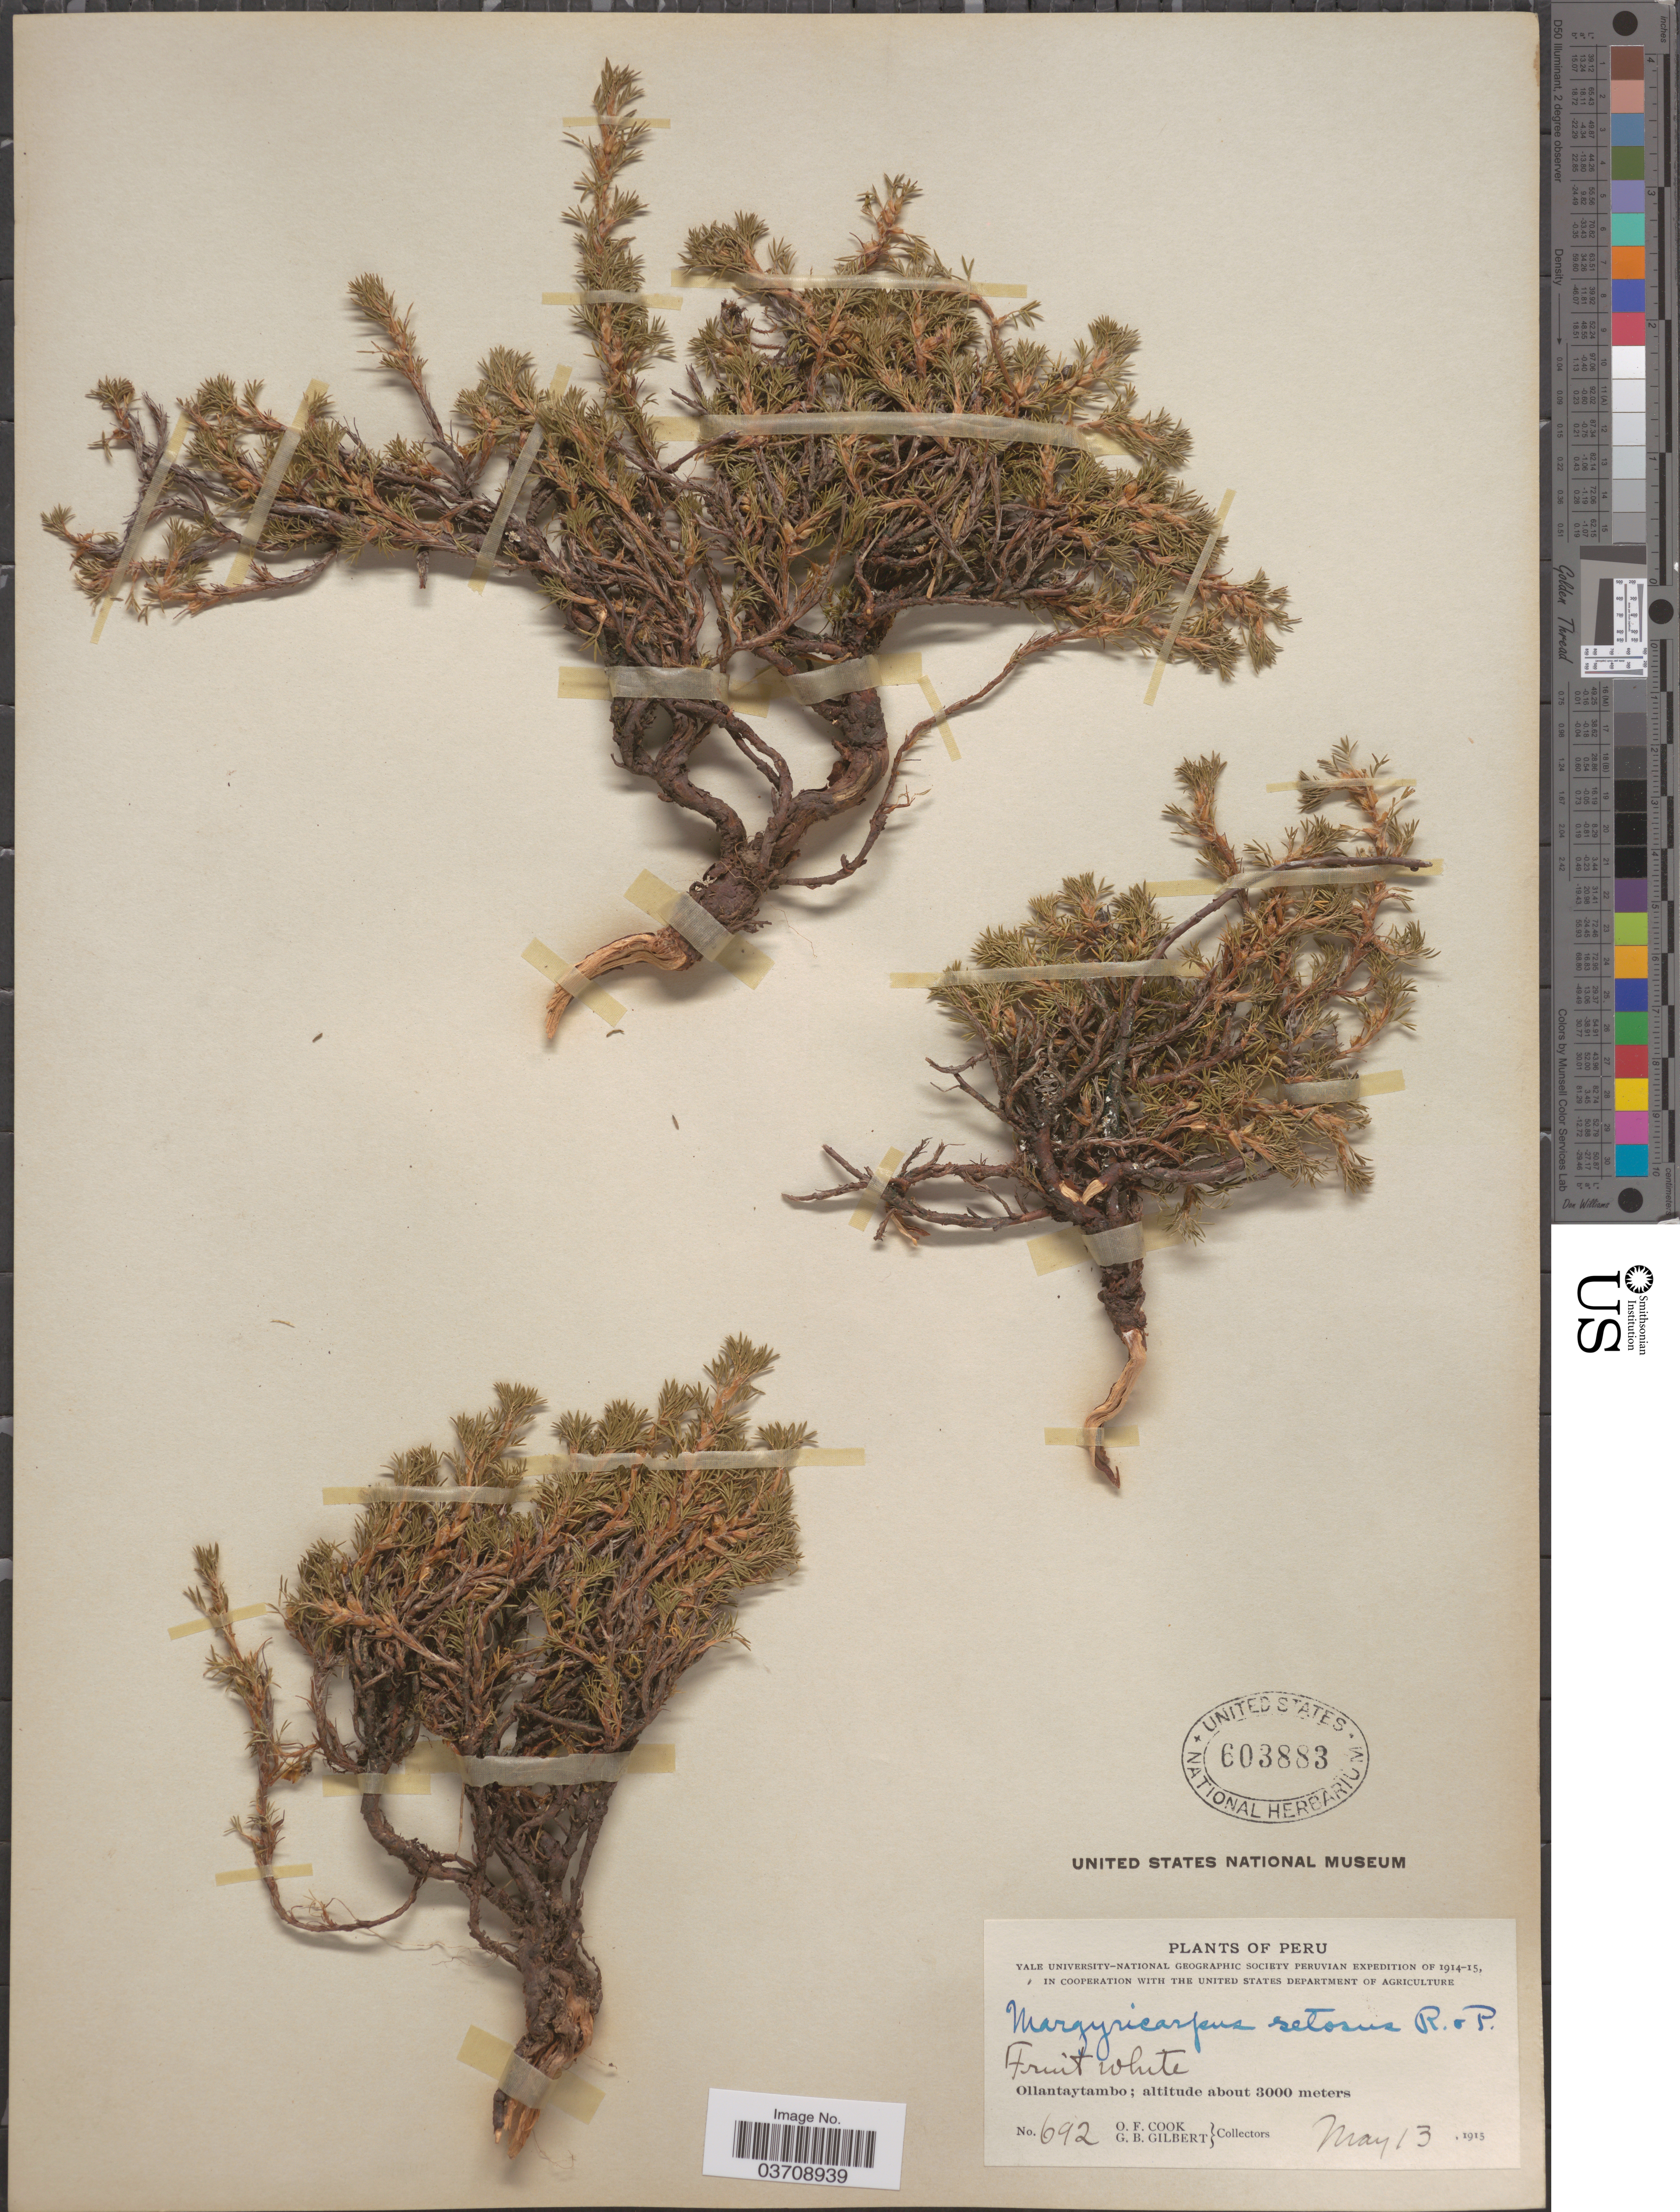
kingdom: Plantae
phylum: Tracheophyta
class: Magnoliopsida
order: Rosales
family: Rosaceae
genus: Margyricarpus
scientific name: Margyricarpus pinnatus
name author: (Lam.) Kuntze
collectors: O. F. Cook & G. B. Gilbert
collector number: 692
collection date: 1915-05-13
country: Peru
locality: Ollantaytambo.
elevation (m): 3000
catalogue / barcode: US 603883